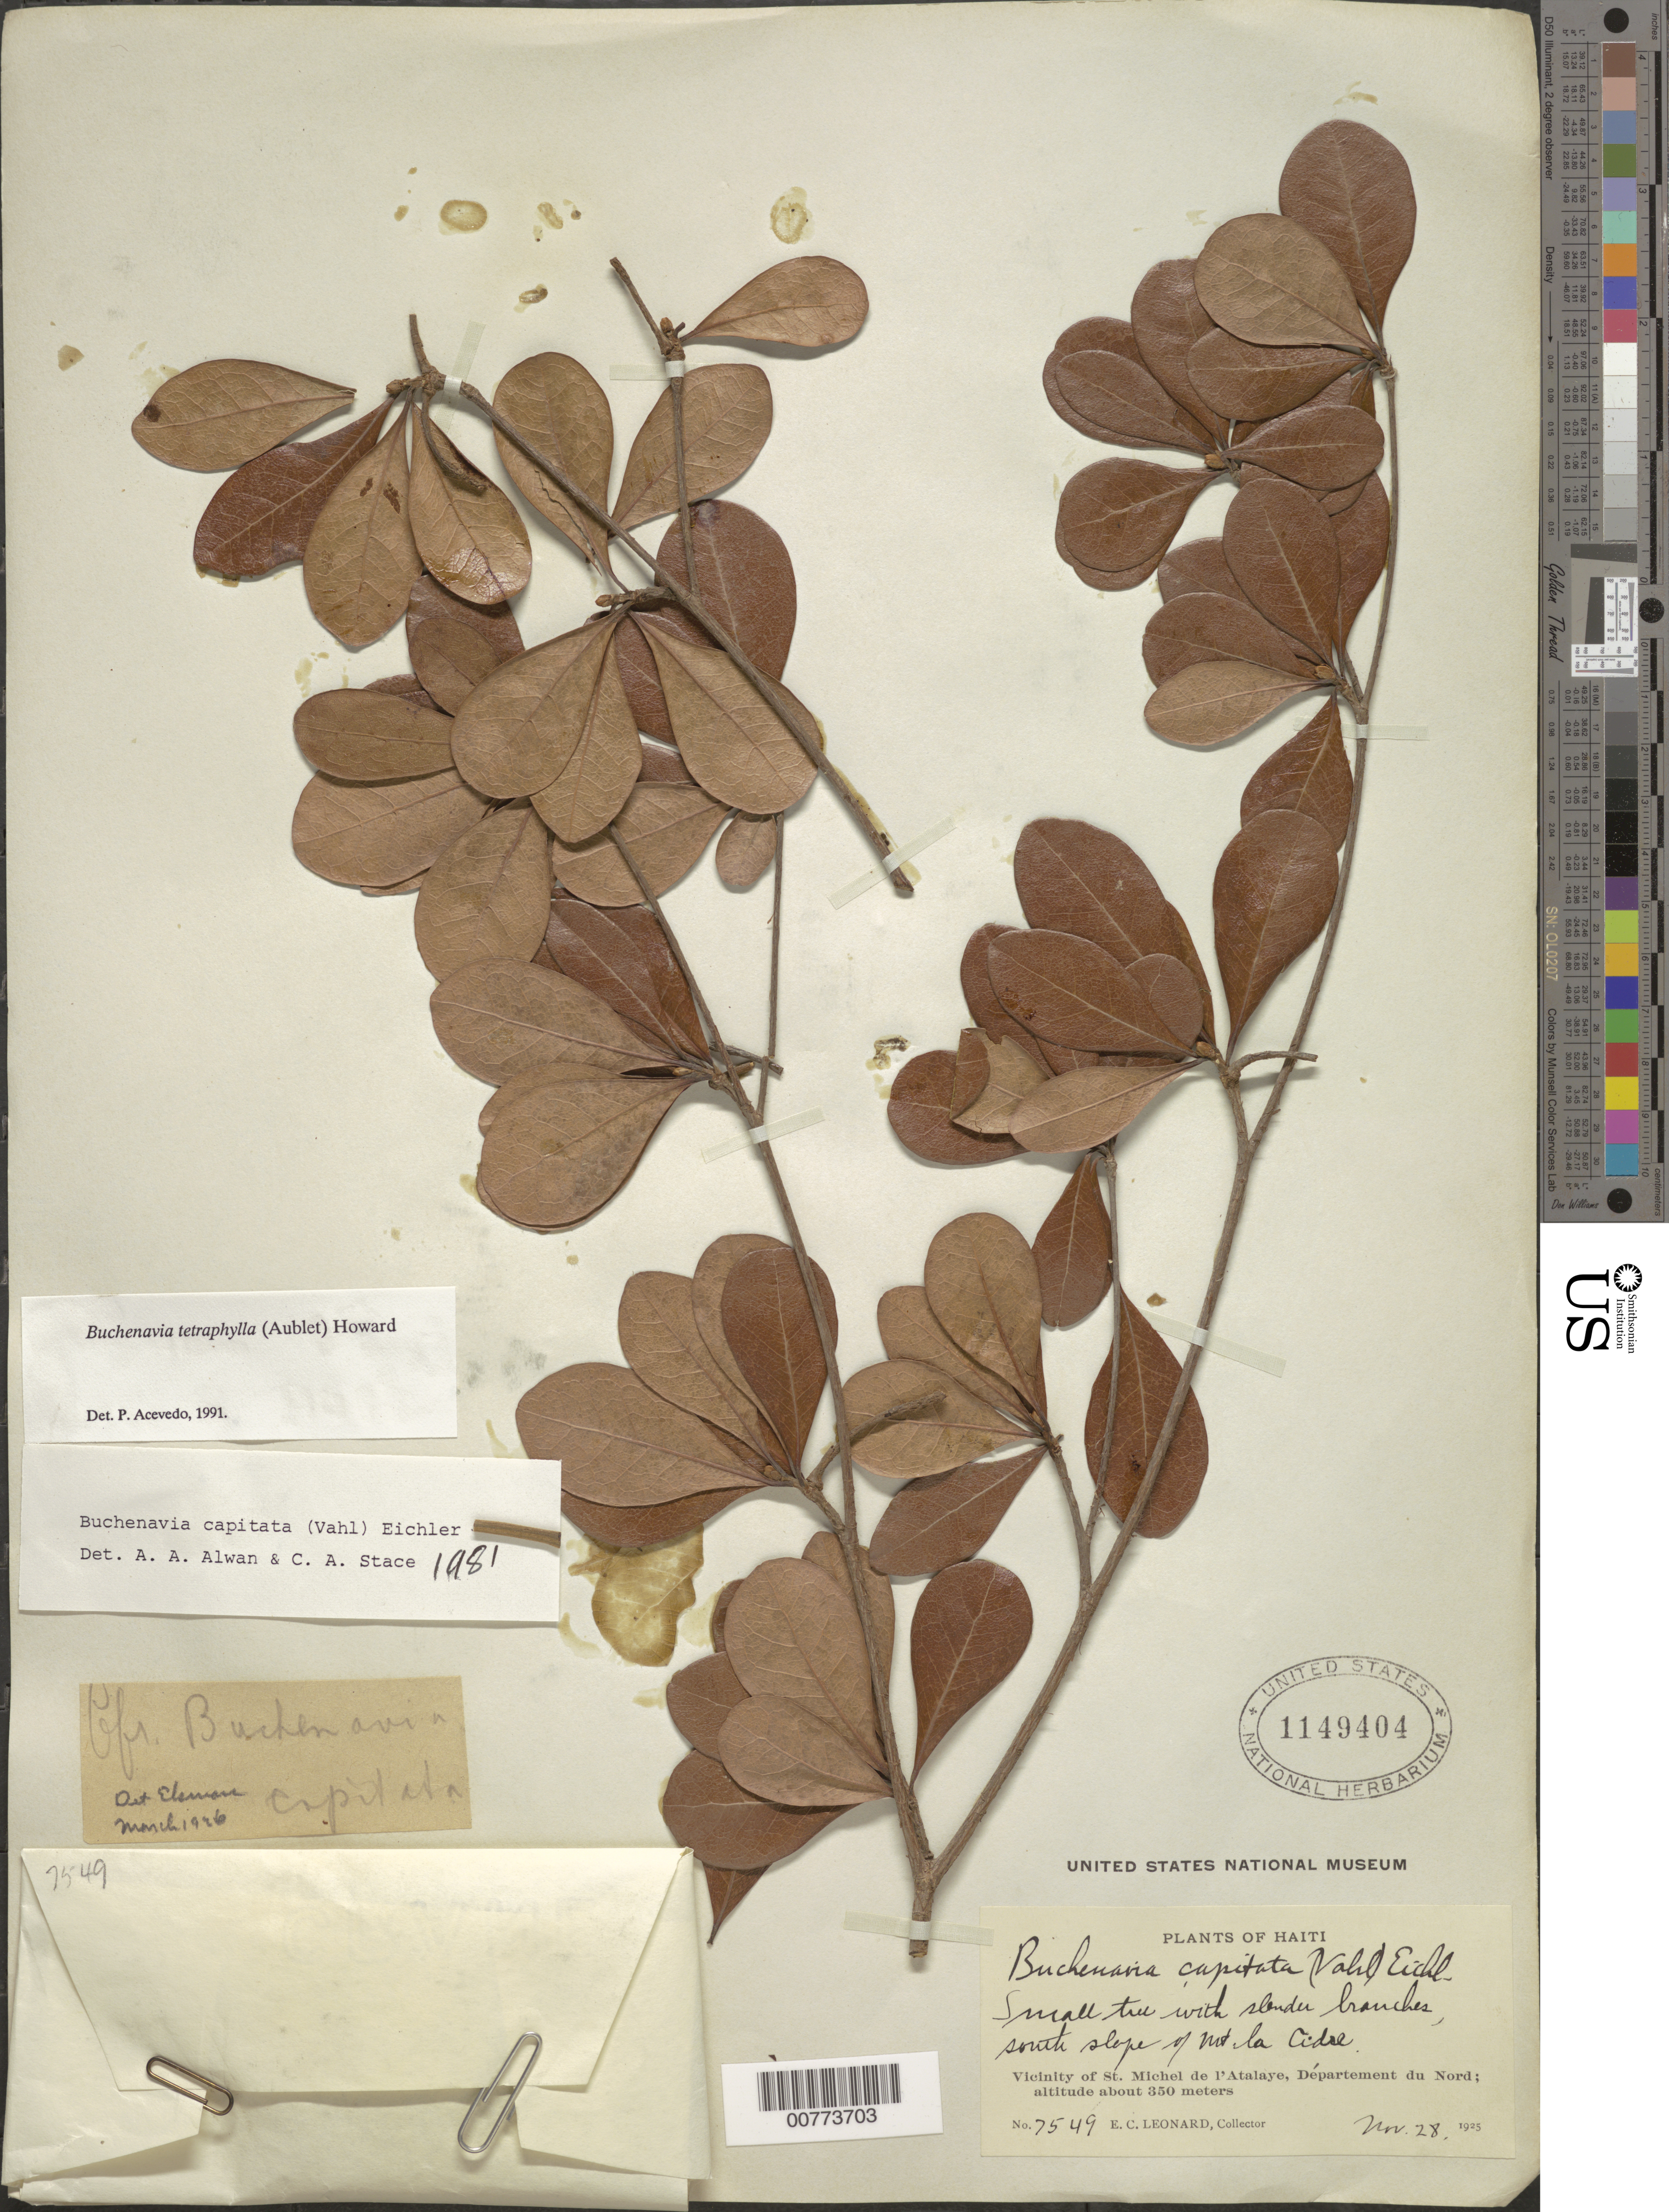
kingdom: Plantae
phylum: Tracheophyta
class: Magnoliopsida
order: Myrtales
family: Combretaceae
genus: Terminalia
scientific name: Terminalia tetraphylla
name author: (Aubl.) Gere & Boatwr.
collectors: E. C. Leonard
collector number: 7549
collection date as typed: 28 Nov 1925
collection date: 1925-11-28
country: Haiti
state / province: Nord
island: Hispaniola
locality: Vicinity of St. Michel de l'Atalaye, south slope of Mt. La Cidre.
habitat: Slope.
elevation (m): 350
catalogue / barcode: US 1149404